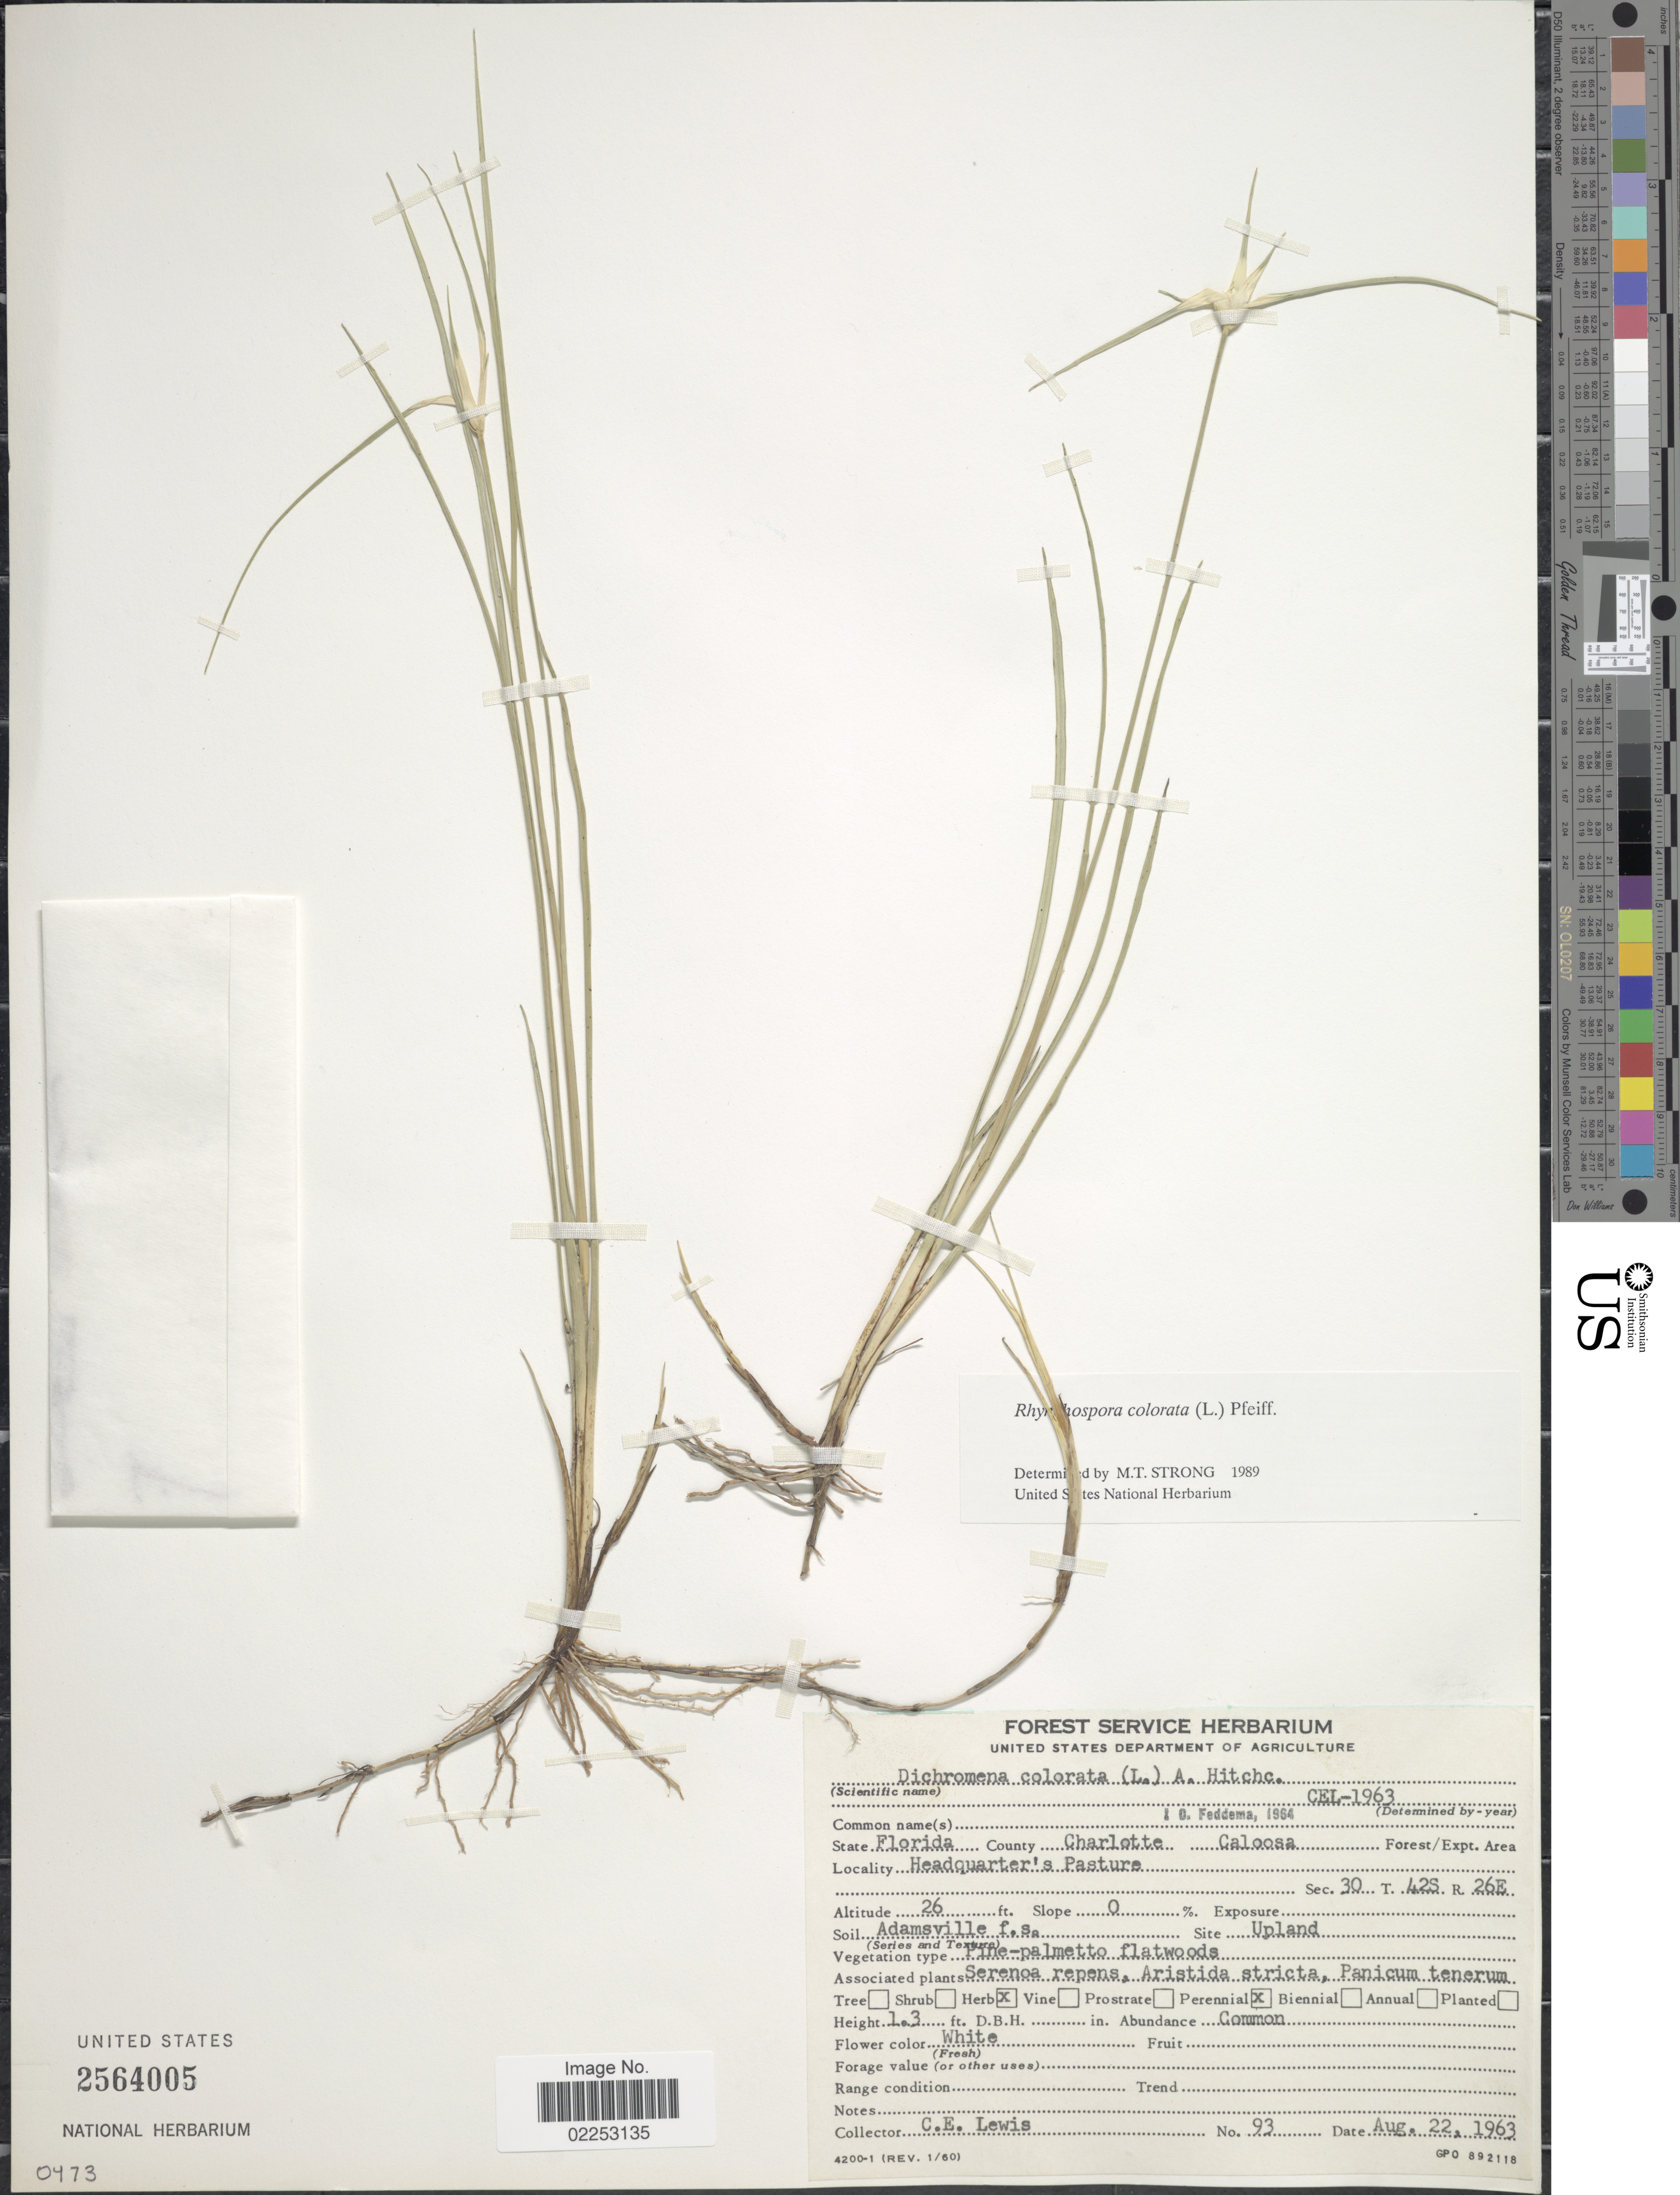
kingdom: Plantae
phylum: Tracheophyta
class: Liliopsida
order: Poales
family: Cyperaceae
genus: Rhynchospora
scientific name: Rhynchospora colorata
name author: (L.) H. Pfeiff.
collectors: C. Lewis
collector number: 93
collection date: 1963-08-22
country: United States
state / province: Florida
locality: County Charlotte. Caloosa Forest/Expt. Area. Headquarter's Pasture. Sec. 30 T. 42S R. 26E. Adamsville f.s.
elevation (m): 8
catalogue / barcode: US 2564005